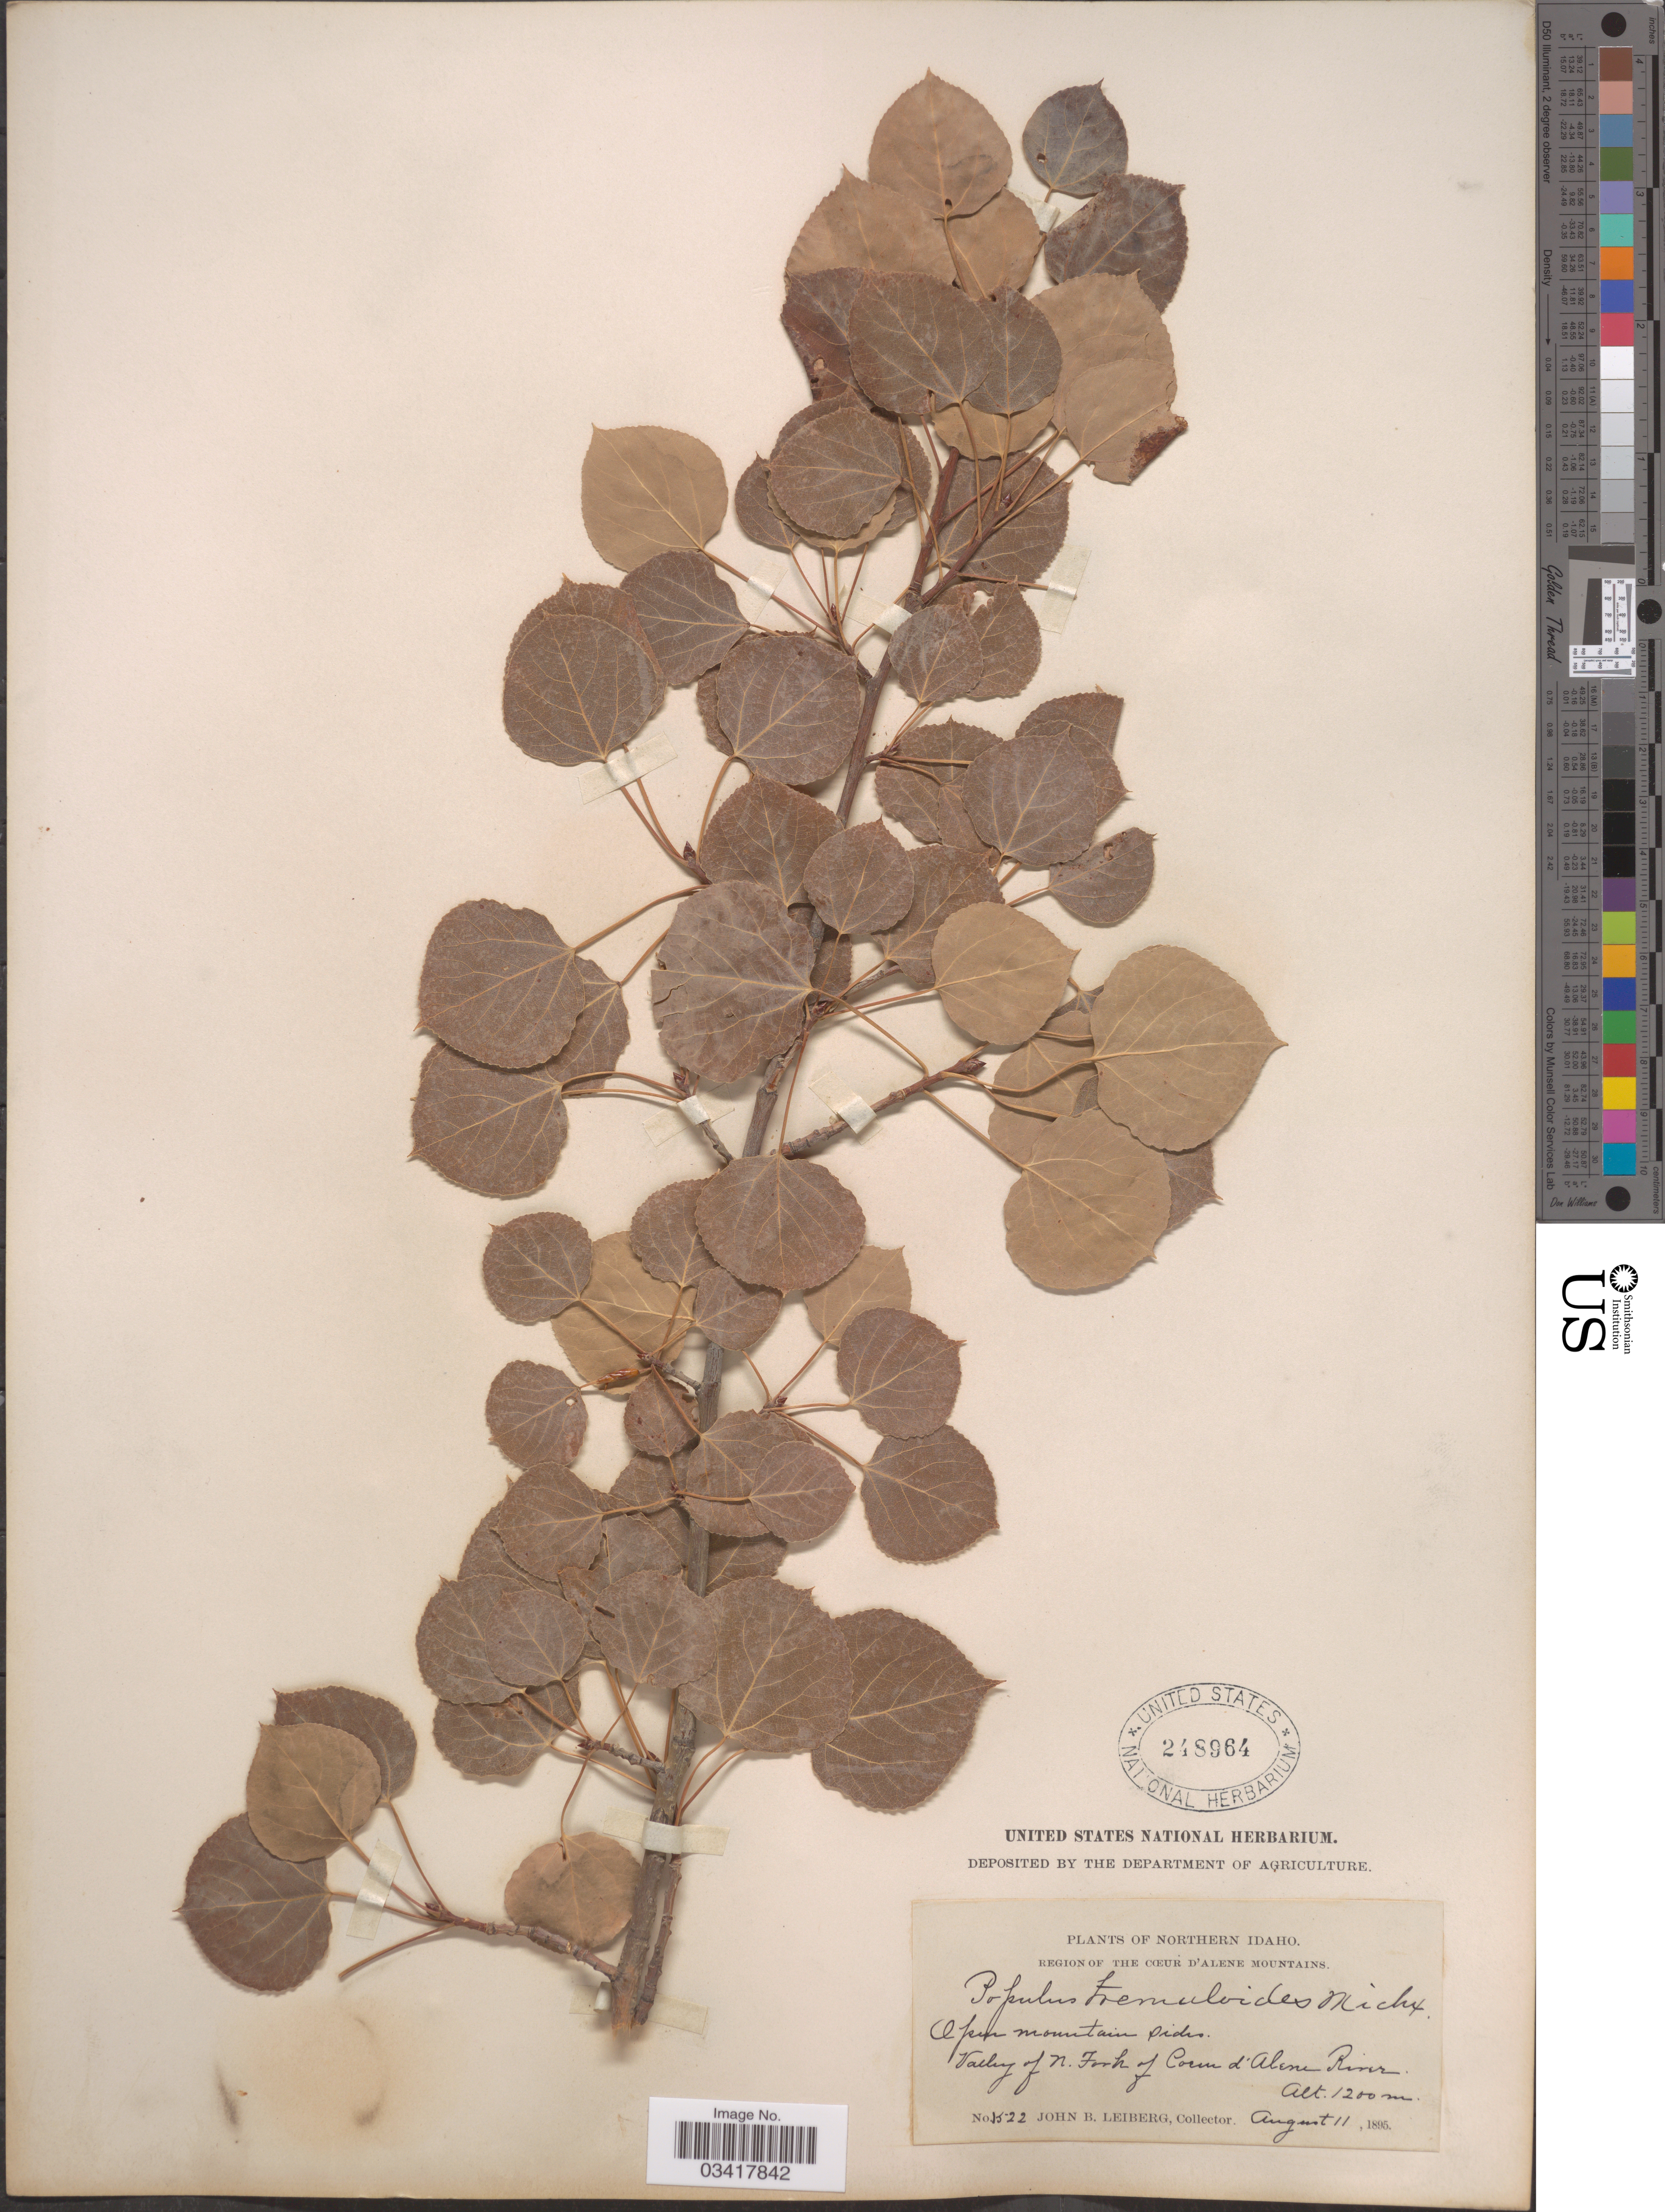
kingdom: Plantae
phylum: Tracheophyta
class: Magnoliopsida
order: Malpighiales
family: Salicaceae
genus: Populus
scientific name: Populus tremuloides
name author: Michx.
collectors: J. B. Leiberg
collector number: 1522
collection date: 1895-08-11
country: United States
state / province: Idaho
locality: Northern Idaho. Valley of N. Fork ofCoeur d'Alene River.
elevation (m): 1200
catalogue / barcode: US 248964